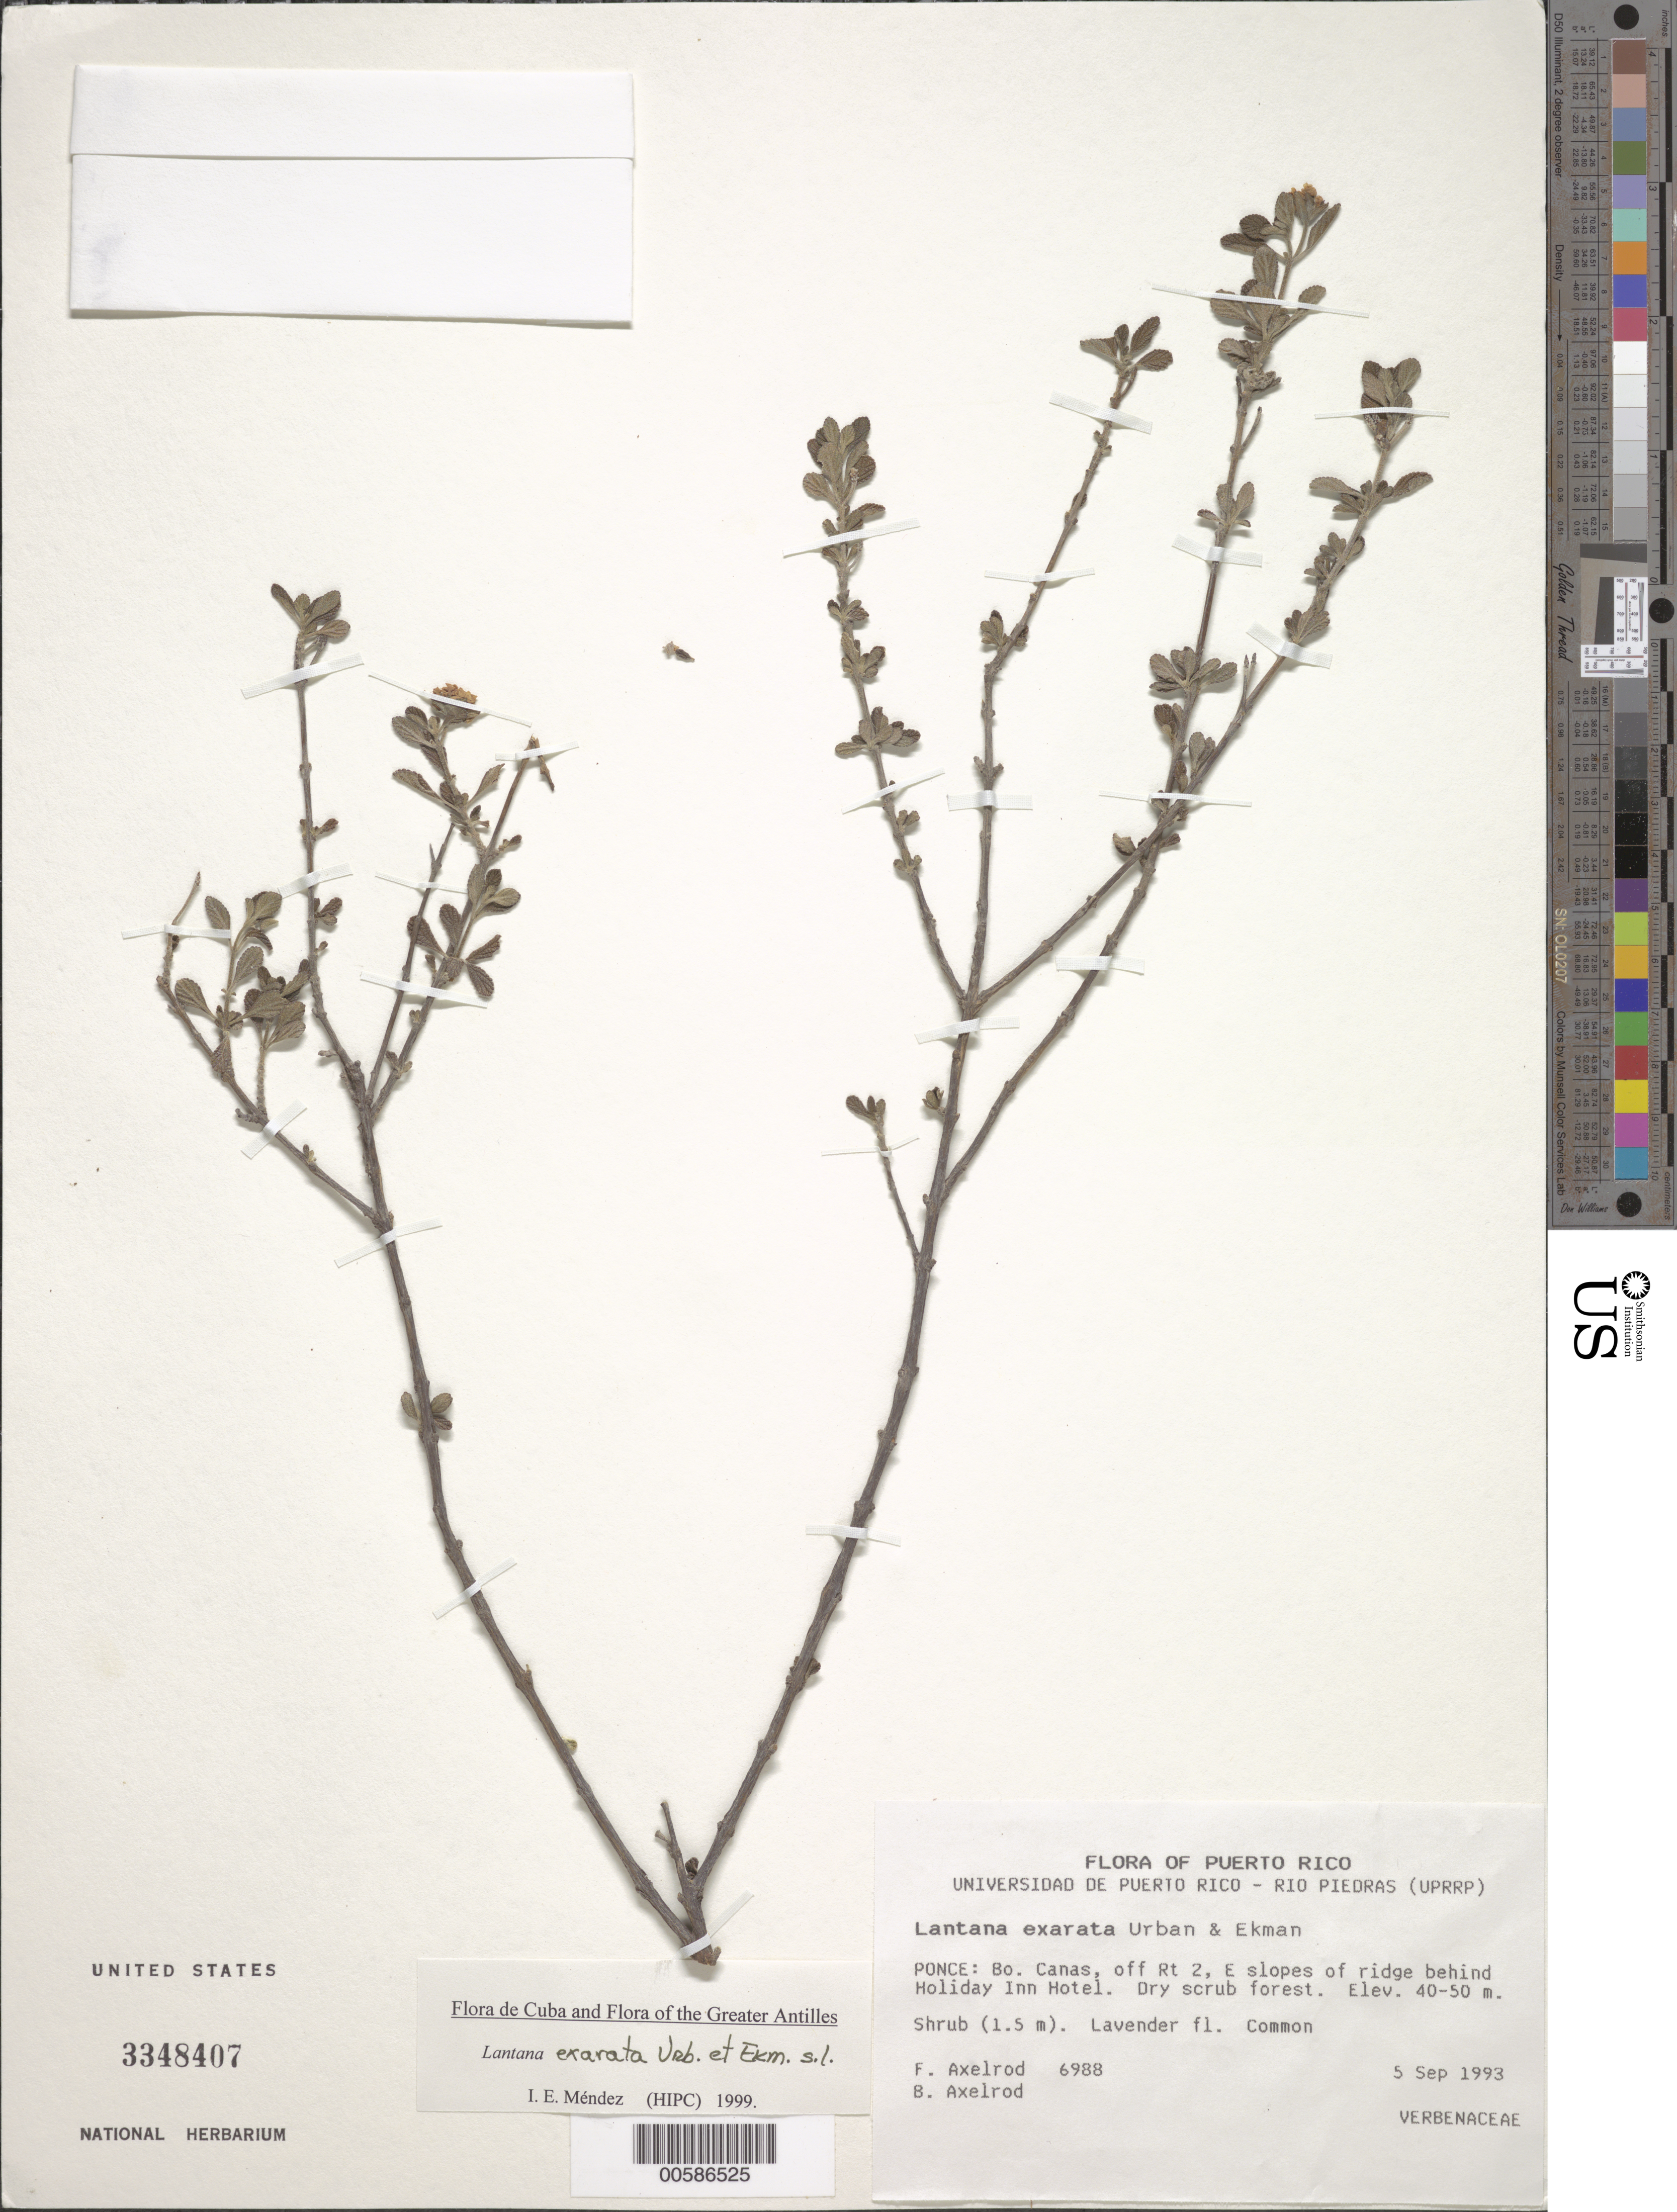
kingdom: Plantae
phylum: Tracheophyta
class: Magnoliopsida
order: Lamiales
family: Verbenaceae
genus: Lantana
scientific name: Lantana exarata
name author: Urb. & Ekman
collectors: F. S. Axelrod & B. Axelrod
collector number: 6988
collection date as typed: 05 Sep 1993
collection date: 1993-09-05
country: Puerto Rico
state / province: Ponce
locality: Ponce: Bo. Canas, off Rt. 2, E slopes of ridge behind Holiday Inn Hotel.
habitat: Dry scrub forest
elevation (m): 40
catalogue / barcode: US 3348407